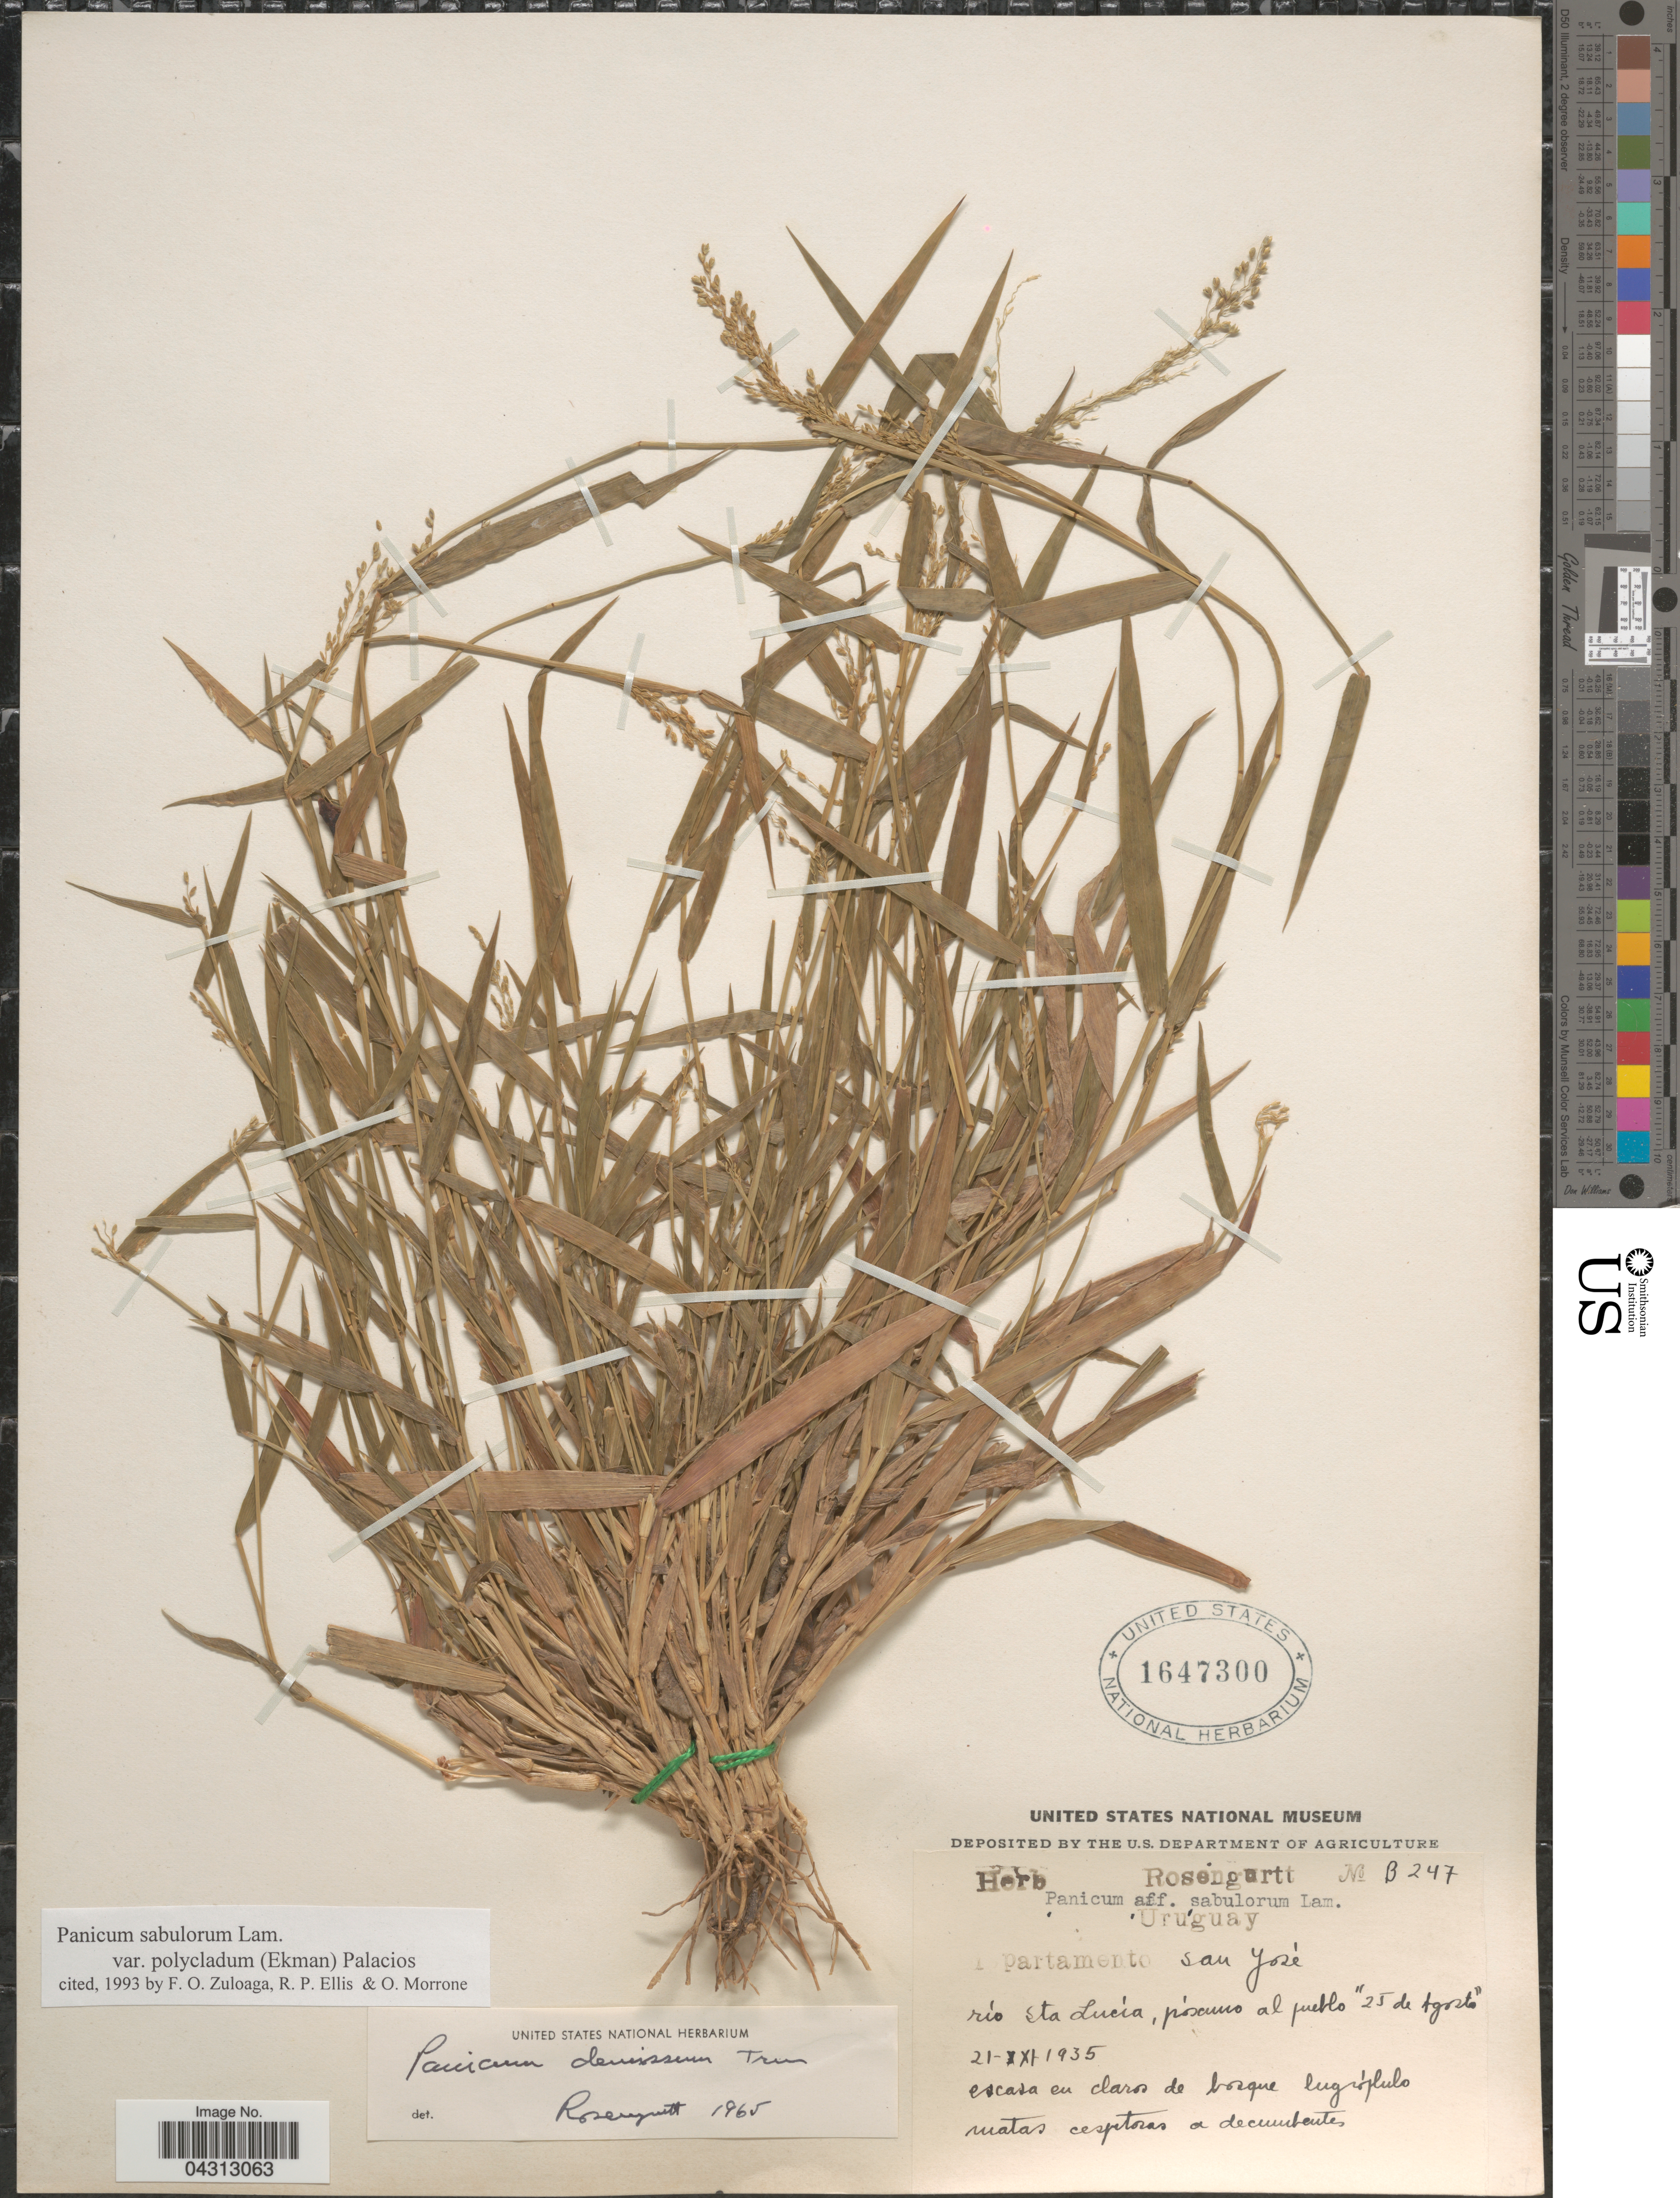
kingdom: Plantae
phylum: Tracheophyta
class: Liliopsida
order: Poales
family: Poaceae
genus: Dichanthelium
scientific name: Dichanthelium sabulorum var. polycladum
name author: (Ekman) Zuloaga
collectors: ex herb. Rosengurtt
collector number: B247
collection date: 1935-11-21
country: Uruguay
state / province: San Jose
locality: Departamento San Josè. Río Sta Lucia.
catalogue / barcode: US 1647300